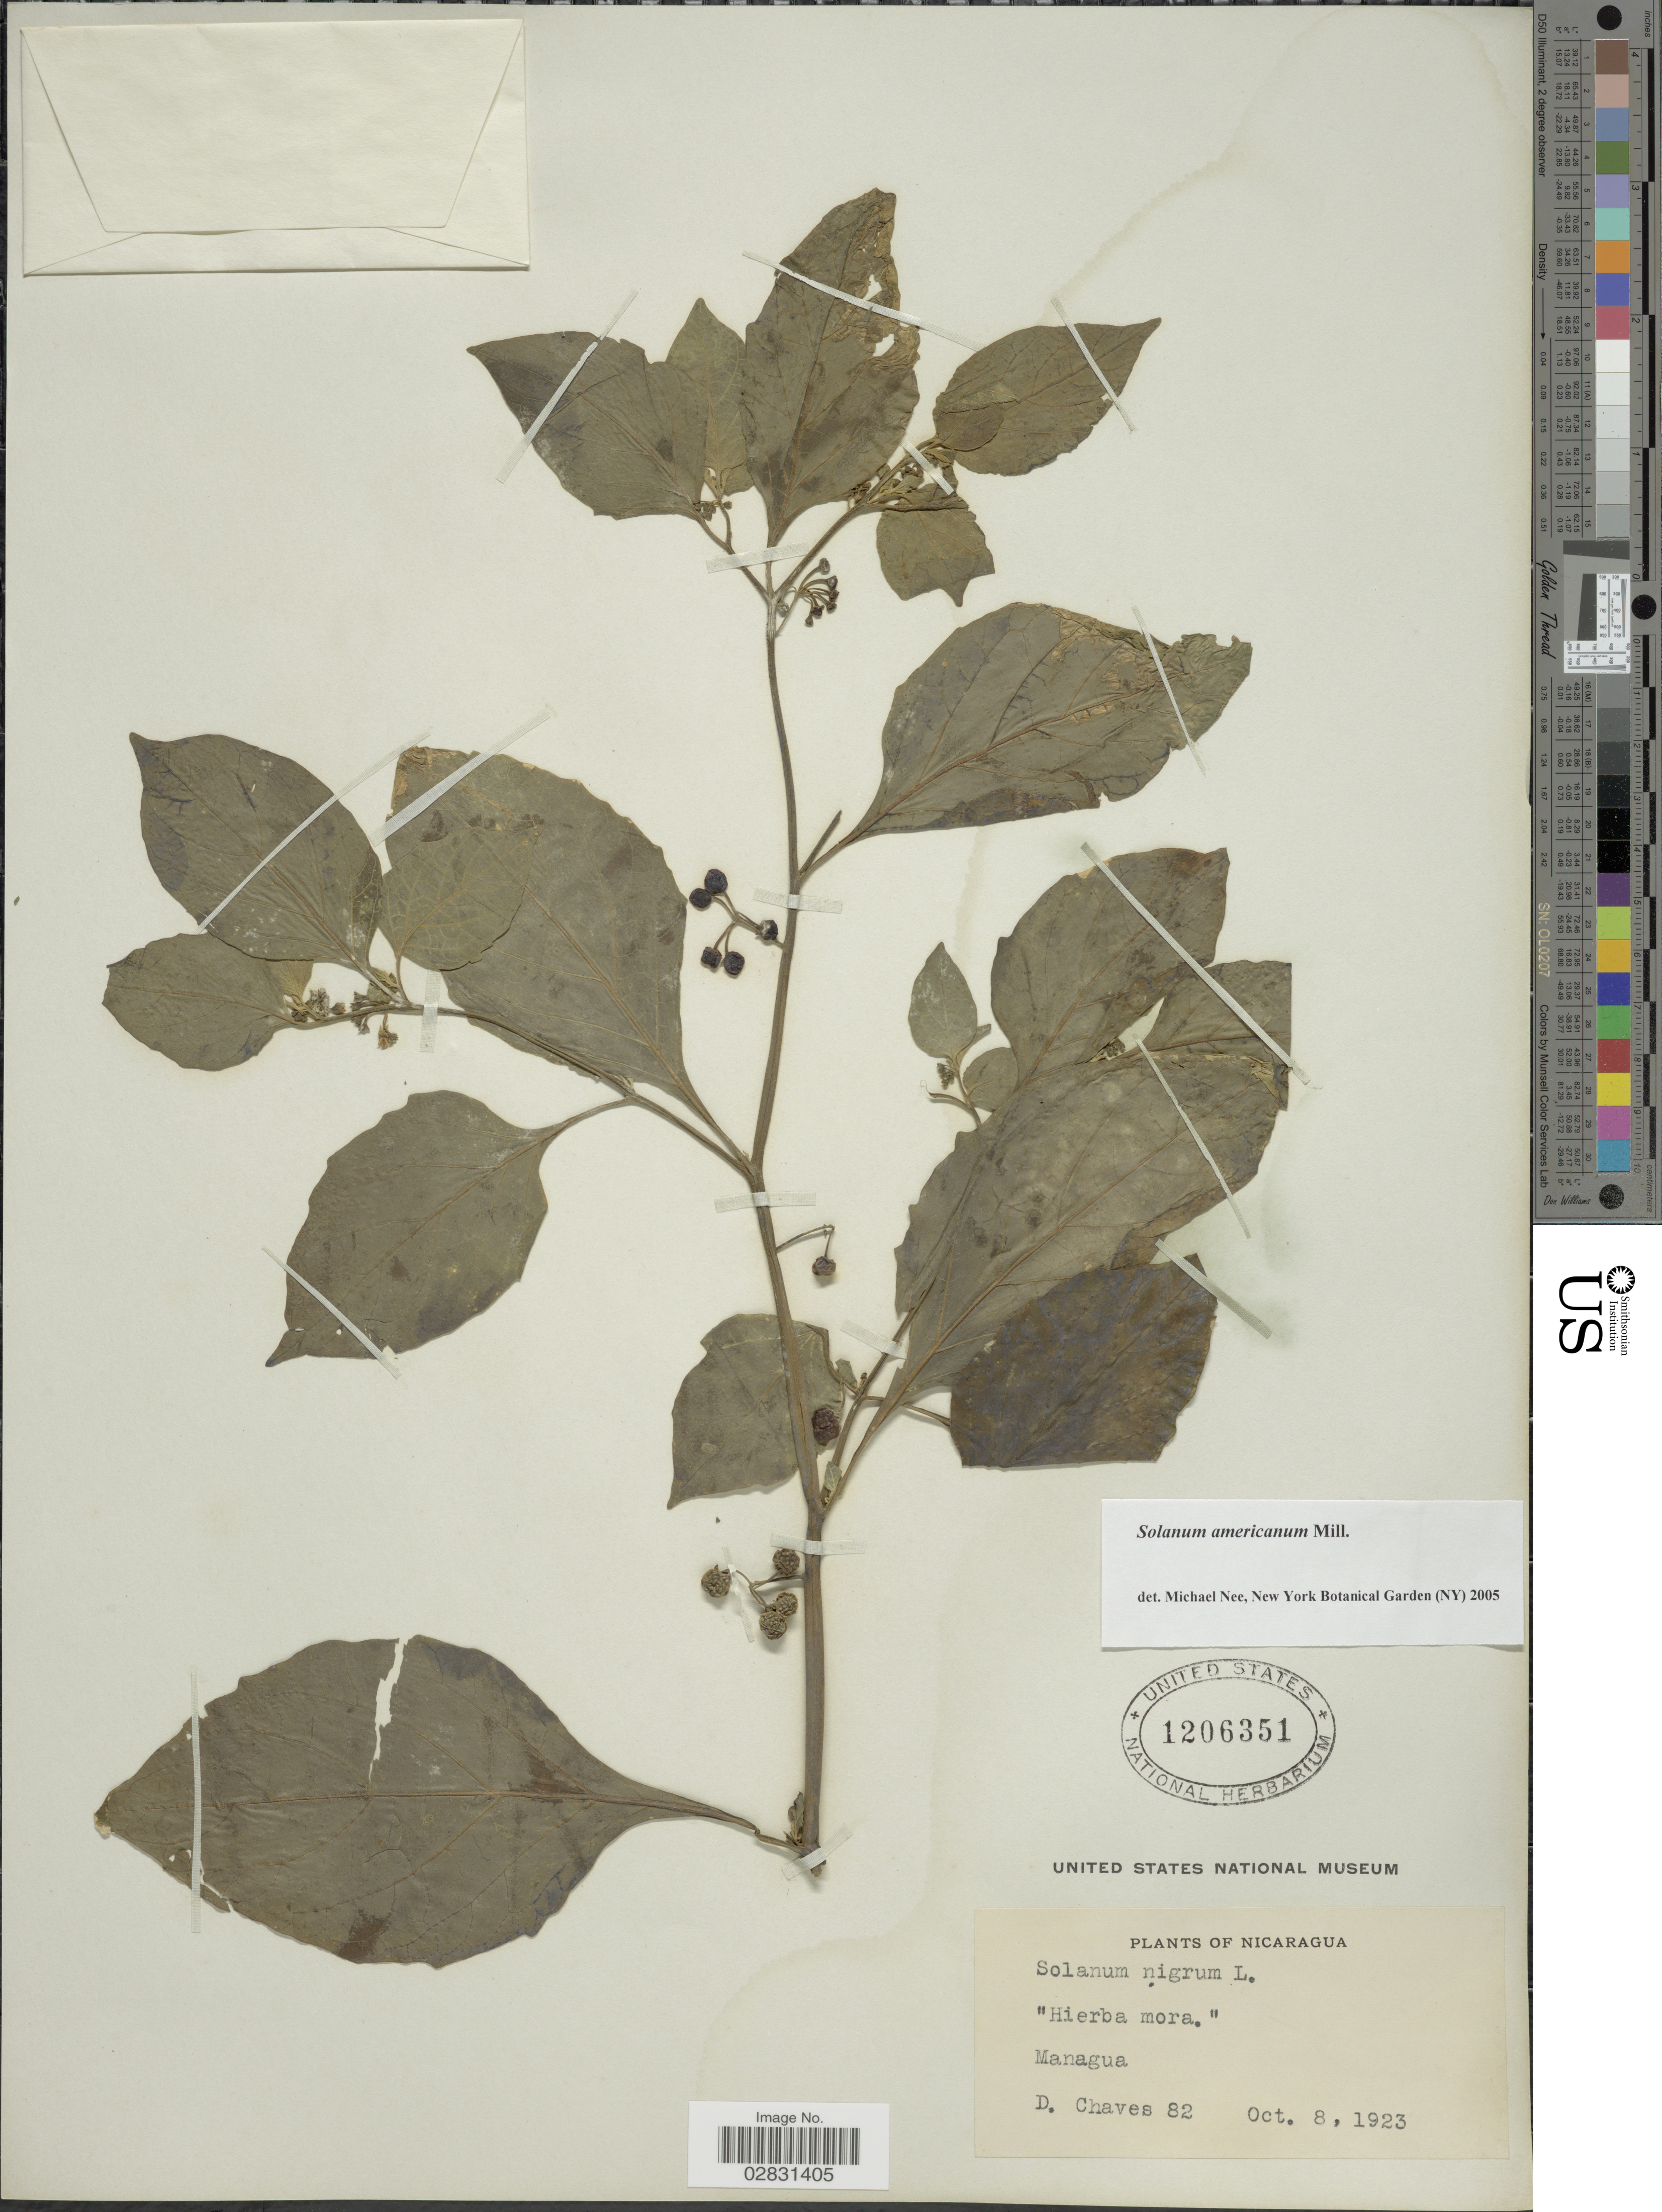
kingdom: Plantae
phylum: Tracheophyta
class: Magnoliopsida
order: Solanales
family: Solanaceae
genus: Solanum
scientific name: Solanum americanum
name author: Mill.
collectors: D. Chaves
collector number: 82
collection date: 1923-10-08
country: Nicaragua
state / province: Managua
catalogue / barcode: US 1206351